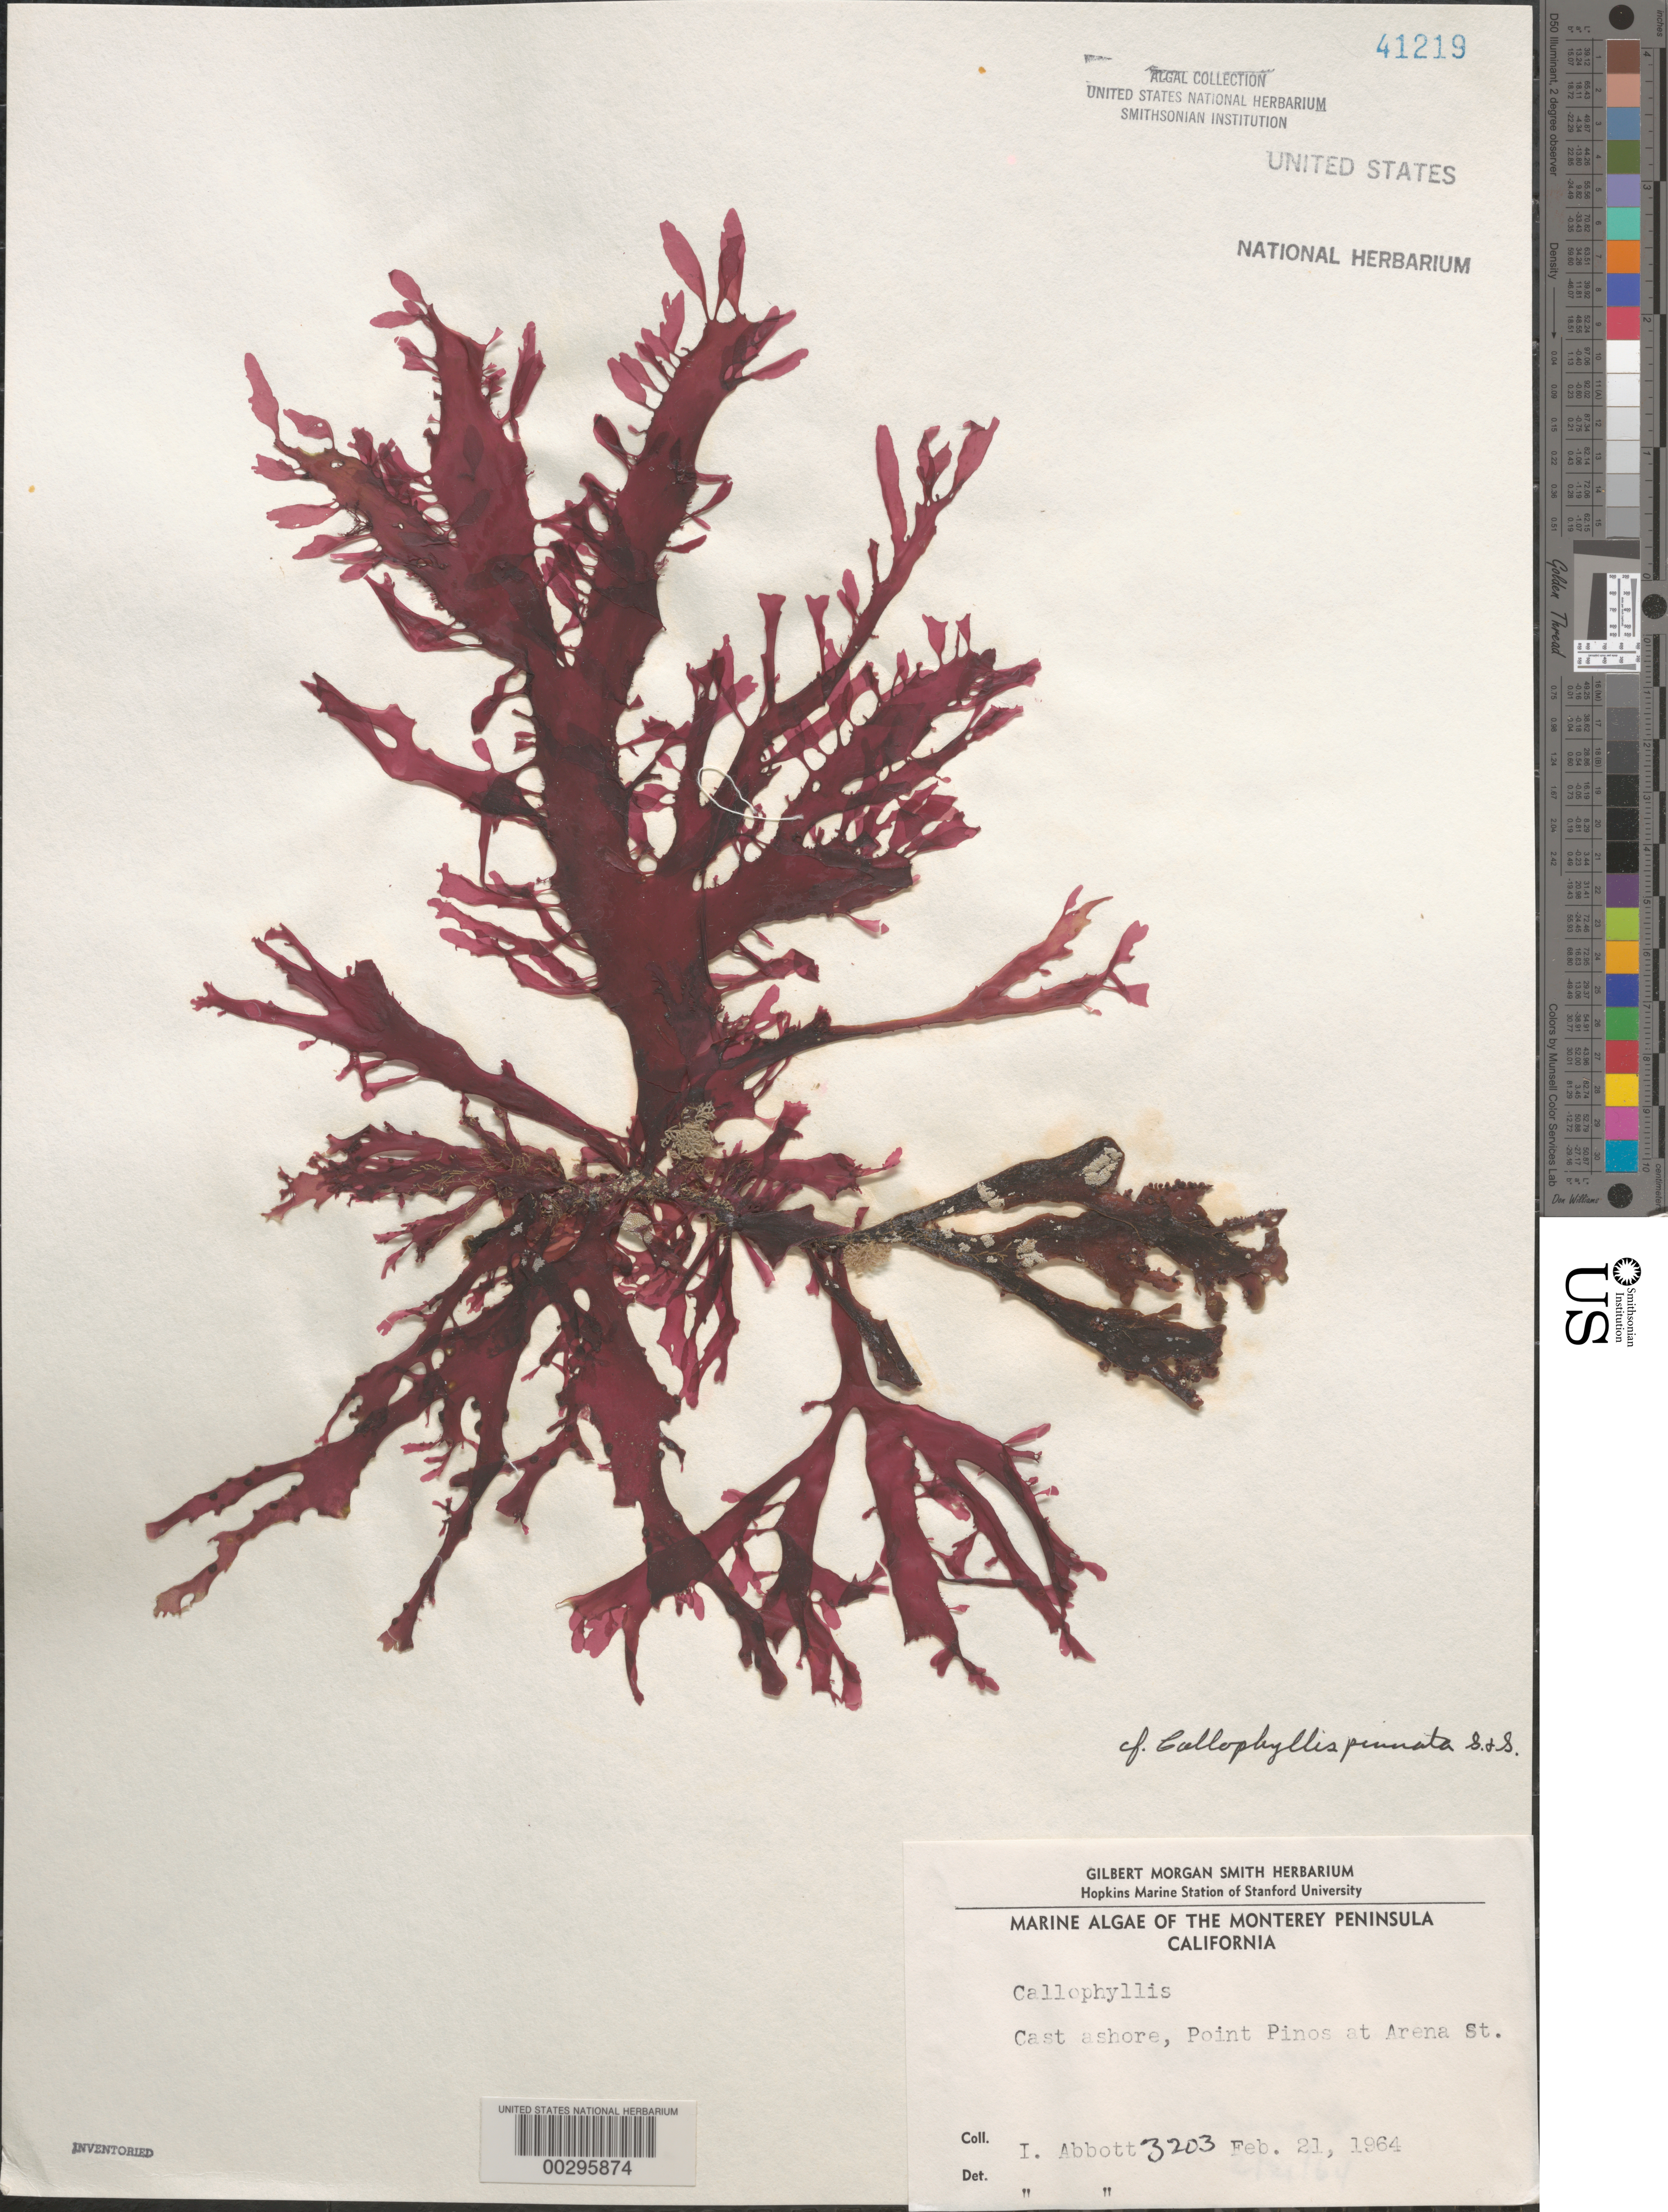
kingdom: Plantae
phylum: Rhodophyta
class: Florideophyceae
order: Gigartinales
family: Kallymeniaceae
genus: Callophyllis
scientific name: Callophyllis pinnata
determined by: Abbott, Isabella A.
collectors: I. A. Abbott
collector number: IAA 3203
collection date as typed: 21 Feb 1964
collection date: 1964-02-21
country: United States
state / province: California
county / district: Monterey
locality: Point Lobos, Arena Street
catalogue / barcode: US 41219